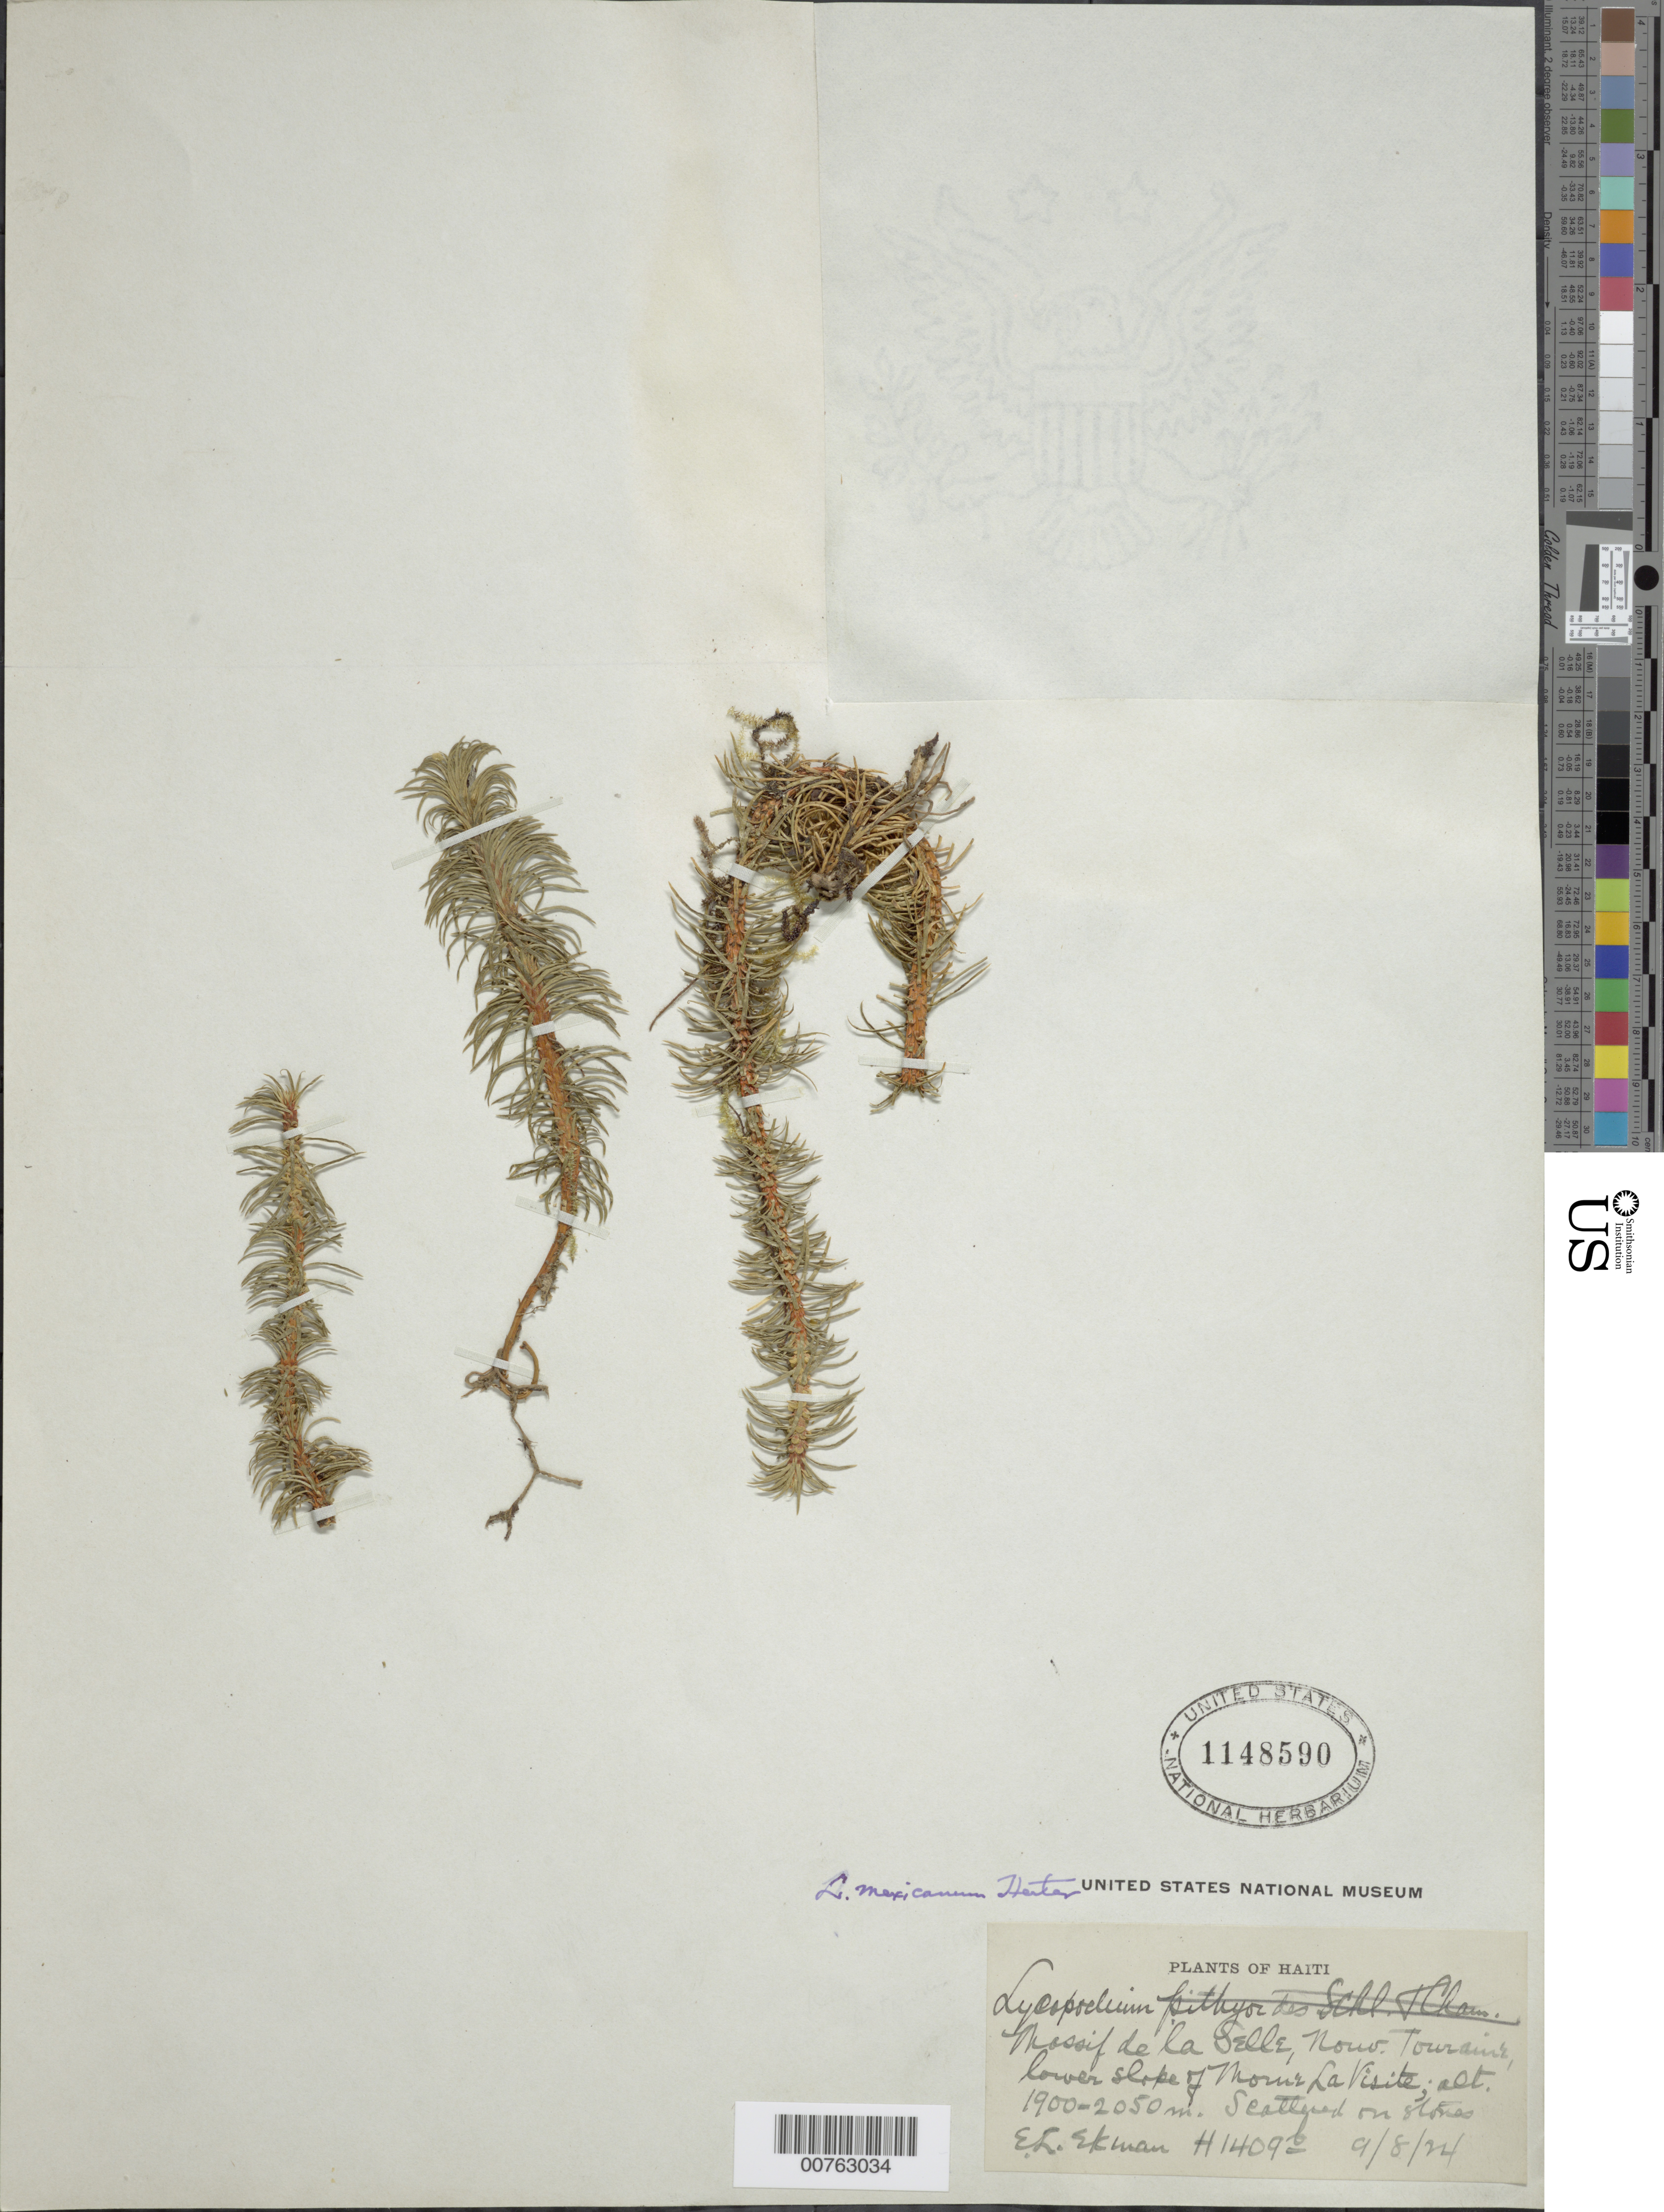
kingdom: Plantae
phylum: Tracheophyta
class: Lycopodiopsida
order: Lycopodiales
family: Lycopodiaceae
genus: Phlegmariurus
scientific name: Phlegmariurus linifolius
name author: (L.) B. Øllg.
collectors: E. L. Ekman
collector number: H 1409b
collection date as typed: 09 Aug 1924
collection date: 1924-08-09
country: Haiti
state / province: Ouest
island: Hispaniola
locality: Massif de la Selle, Nouv. Touraine, lower slope of Mount La Visite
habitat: Scattered in stones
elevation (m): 1900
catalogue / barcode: US 1148590